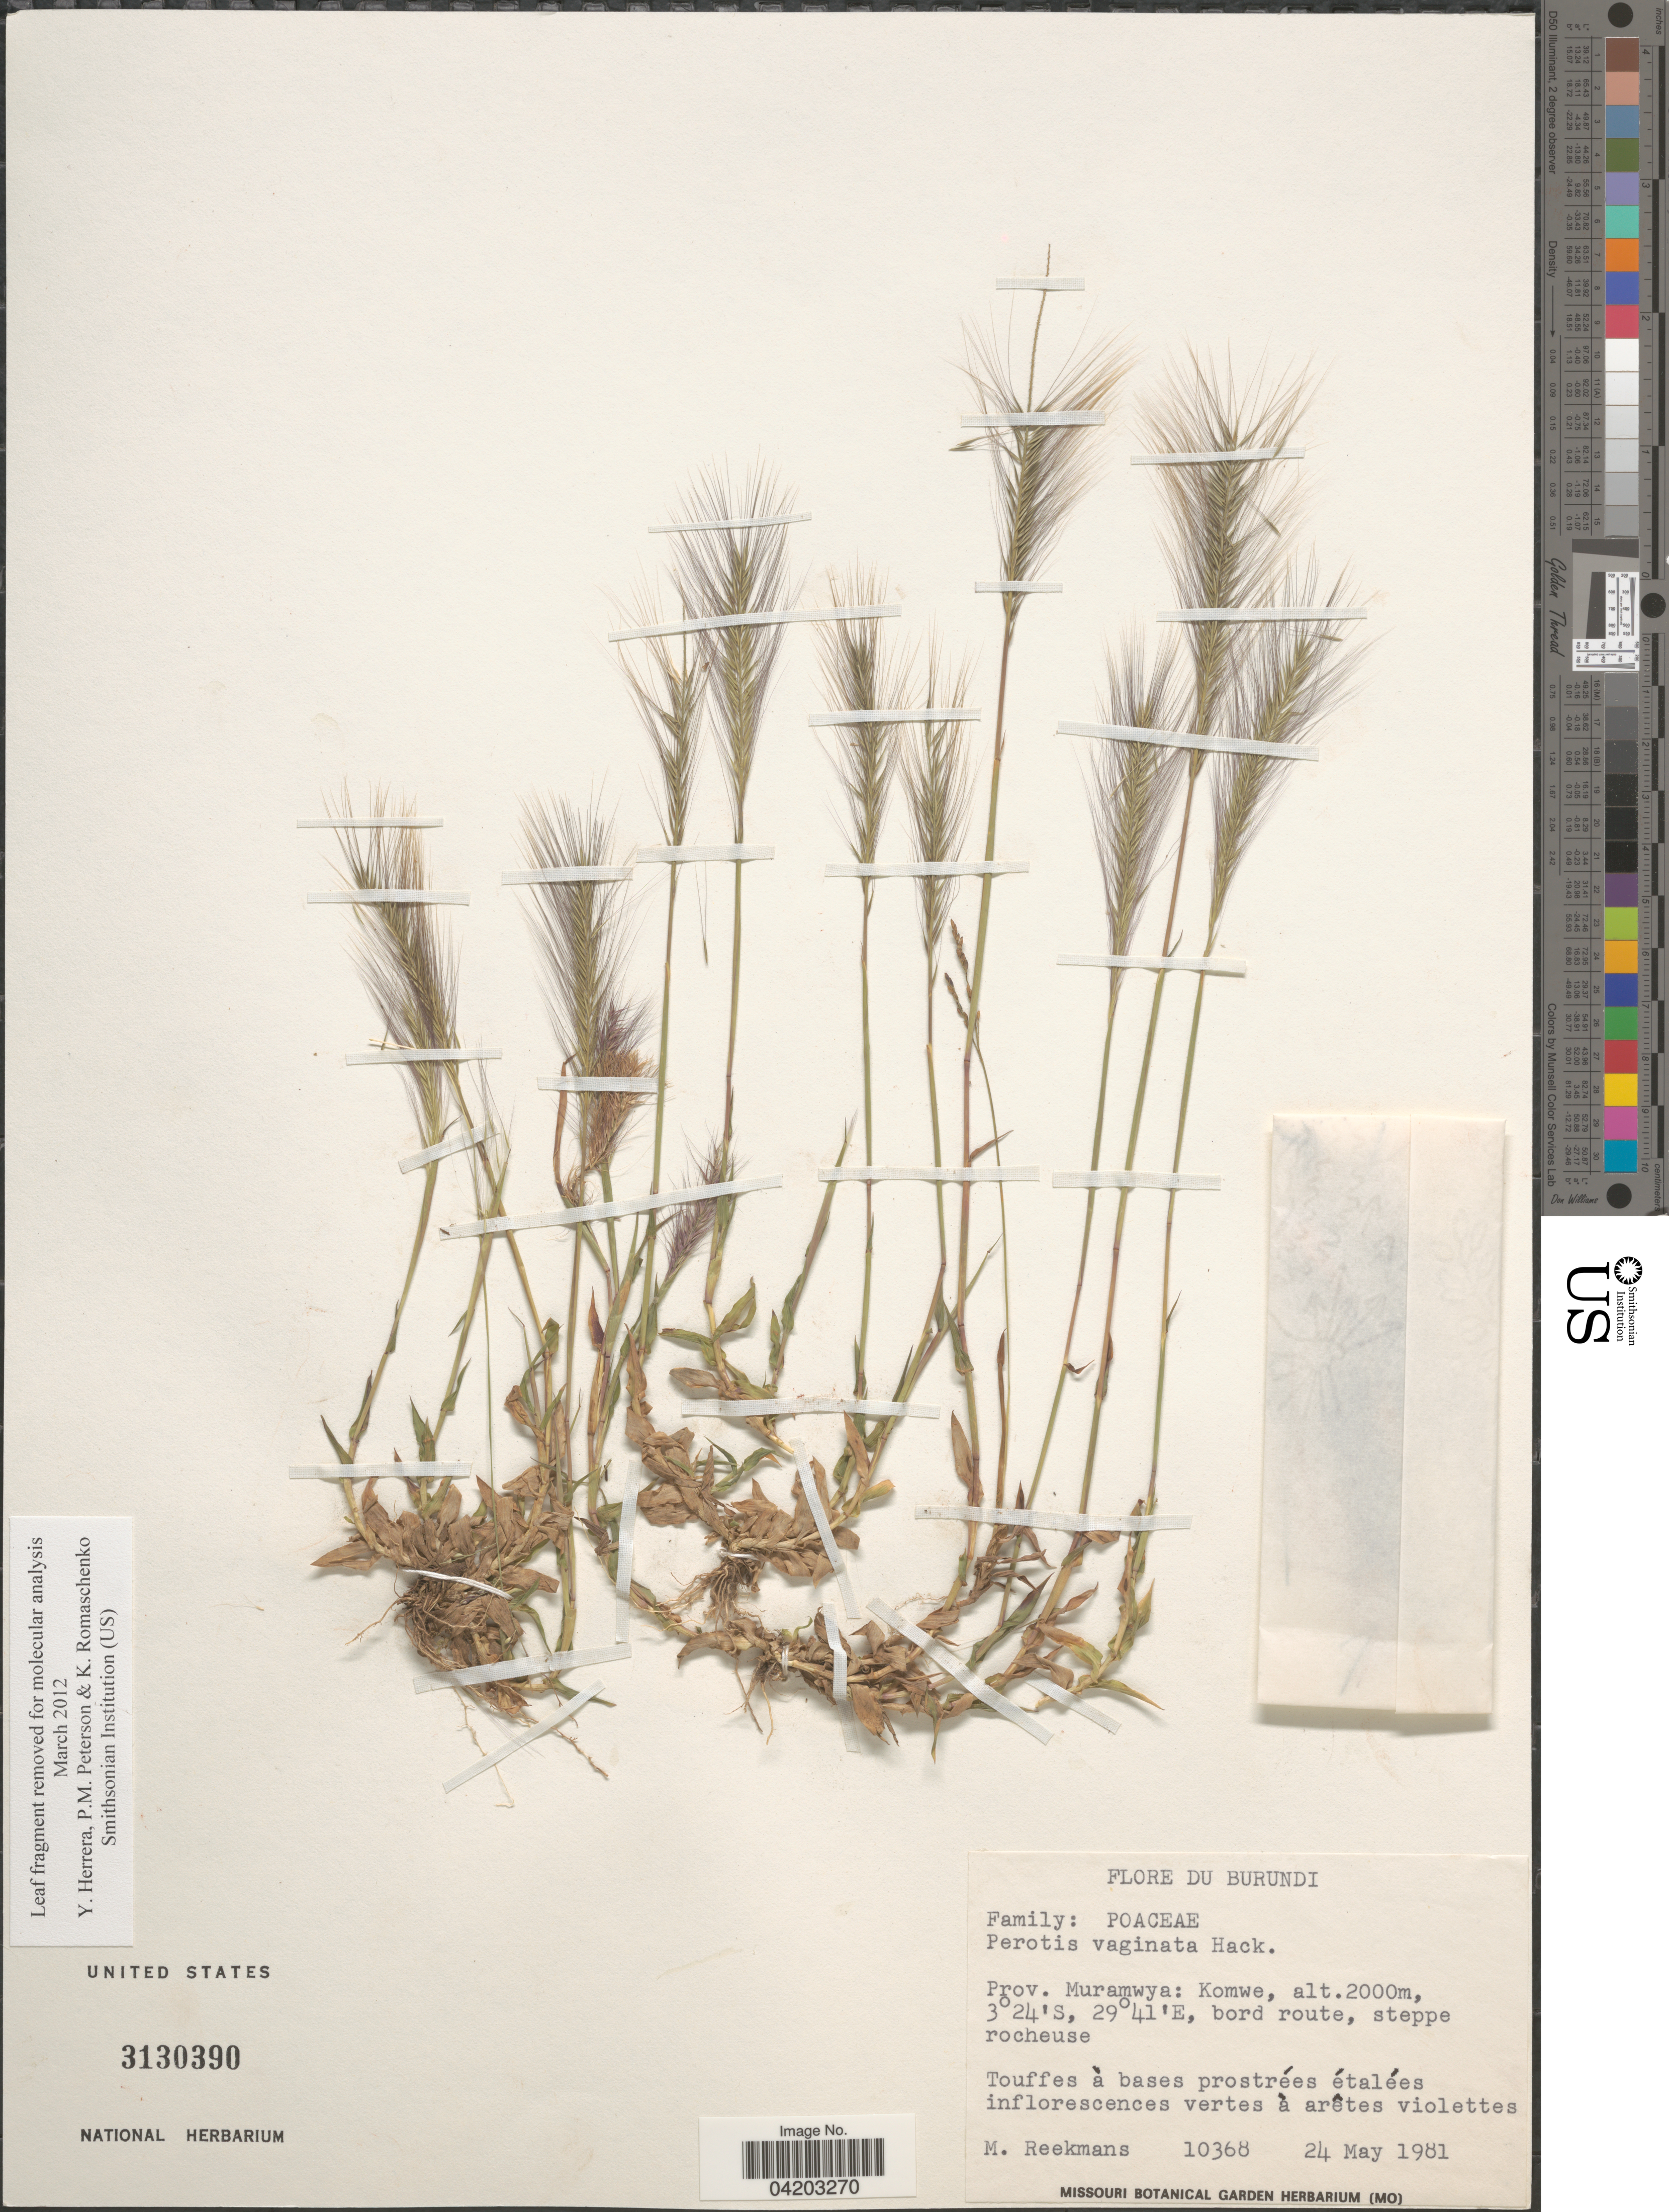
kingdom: Plantae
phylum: Tracheophyta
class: Liliopsida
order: Poales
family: Poaceae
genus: Perotis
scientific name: Perotis vaginata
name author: Hack.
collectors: M. Reekmans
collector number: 10368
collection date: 1981-05-24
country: Burundi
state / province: Muramvya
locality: Prov. Muramwya: Komwe.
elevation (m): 2000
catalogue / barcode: US 3130390